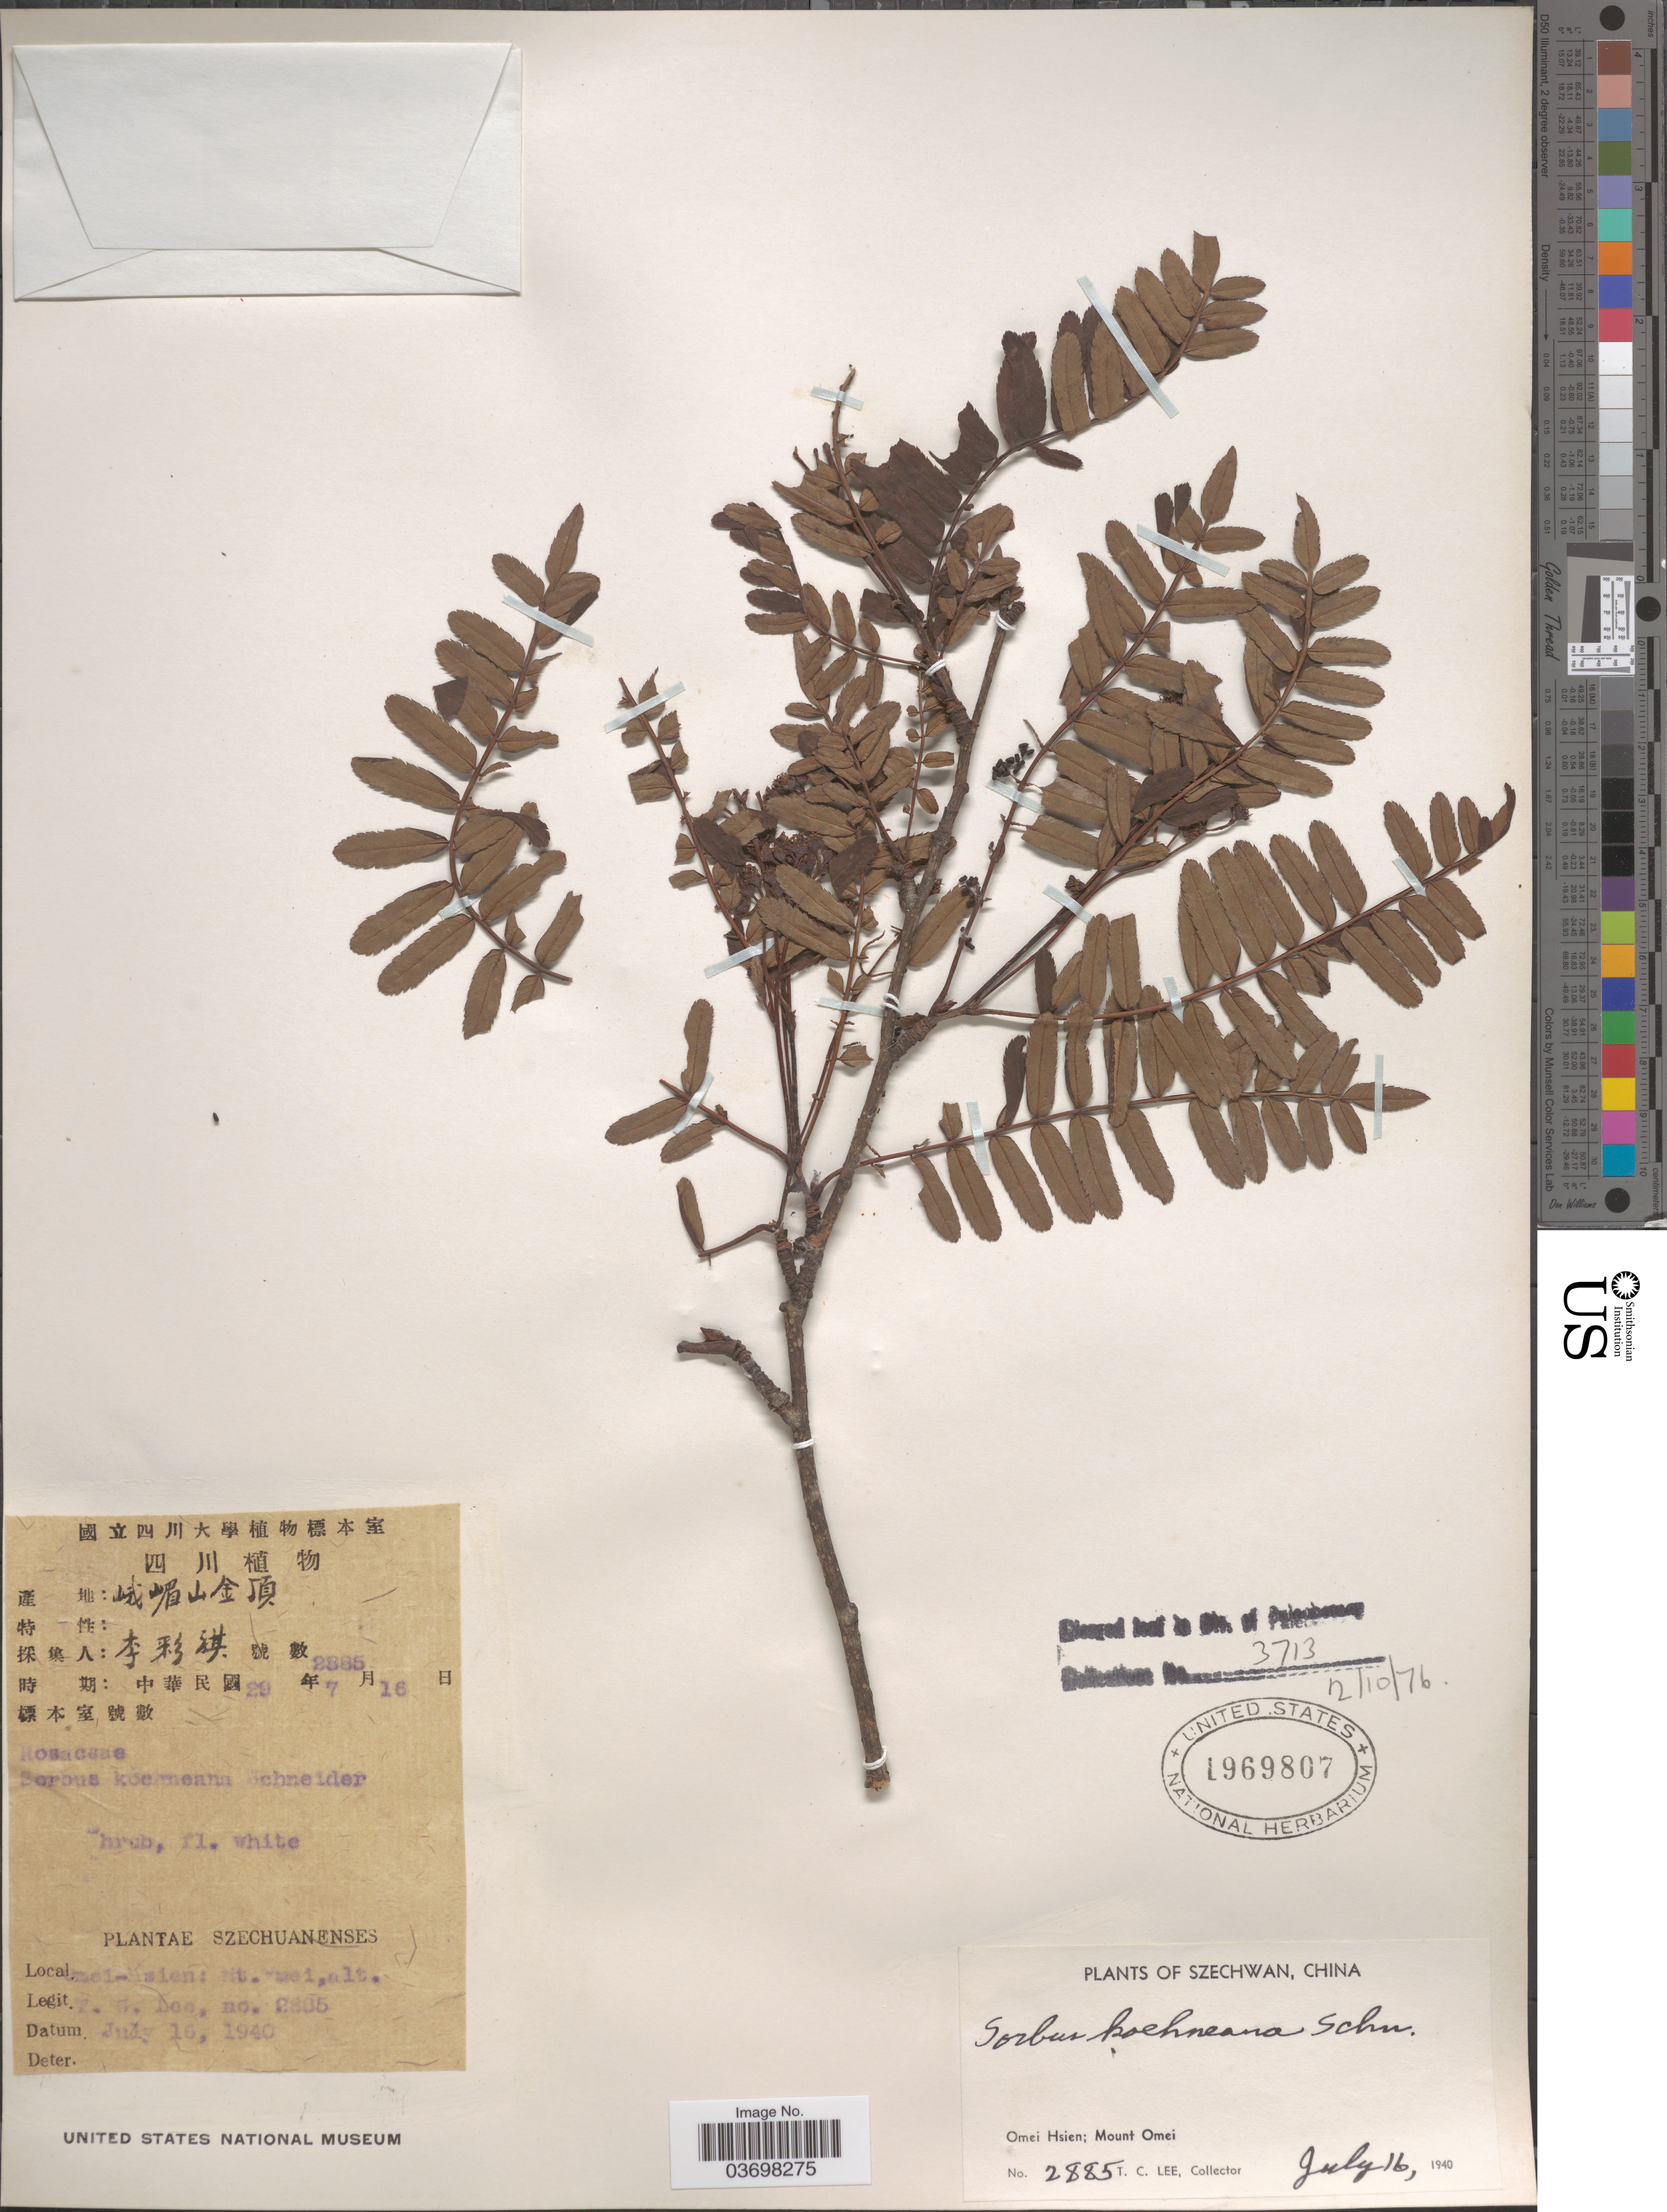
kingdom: Plantae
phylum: Tracheophyta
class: Magnoliopsida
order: Rosales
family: Rosaceae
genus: Sorbus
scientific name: Sorbus koehneana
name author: C.K. Schneid.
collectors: T. Lee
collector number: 2885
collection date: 1940-07-16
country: China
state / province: Sichuan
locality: Szechwan. Omei Hsien; Mount Omei.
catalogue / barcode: US 1969807